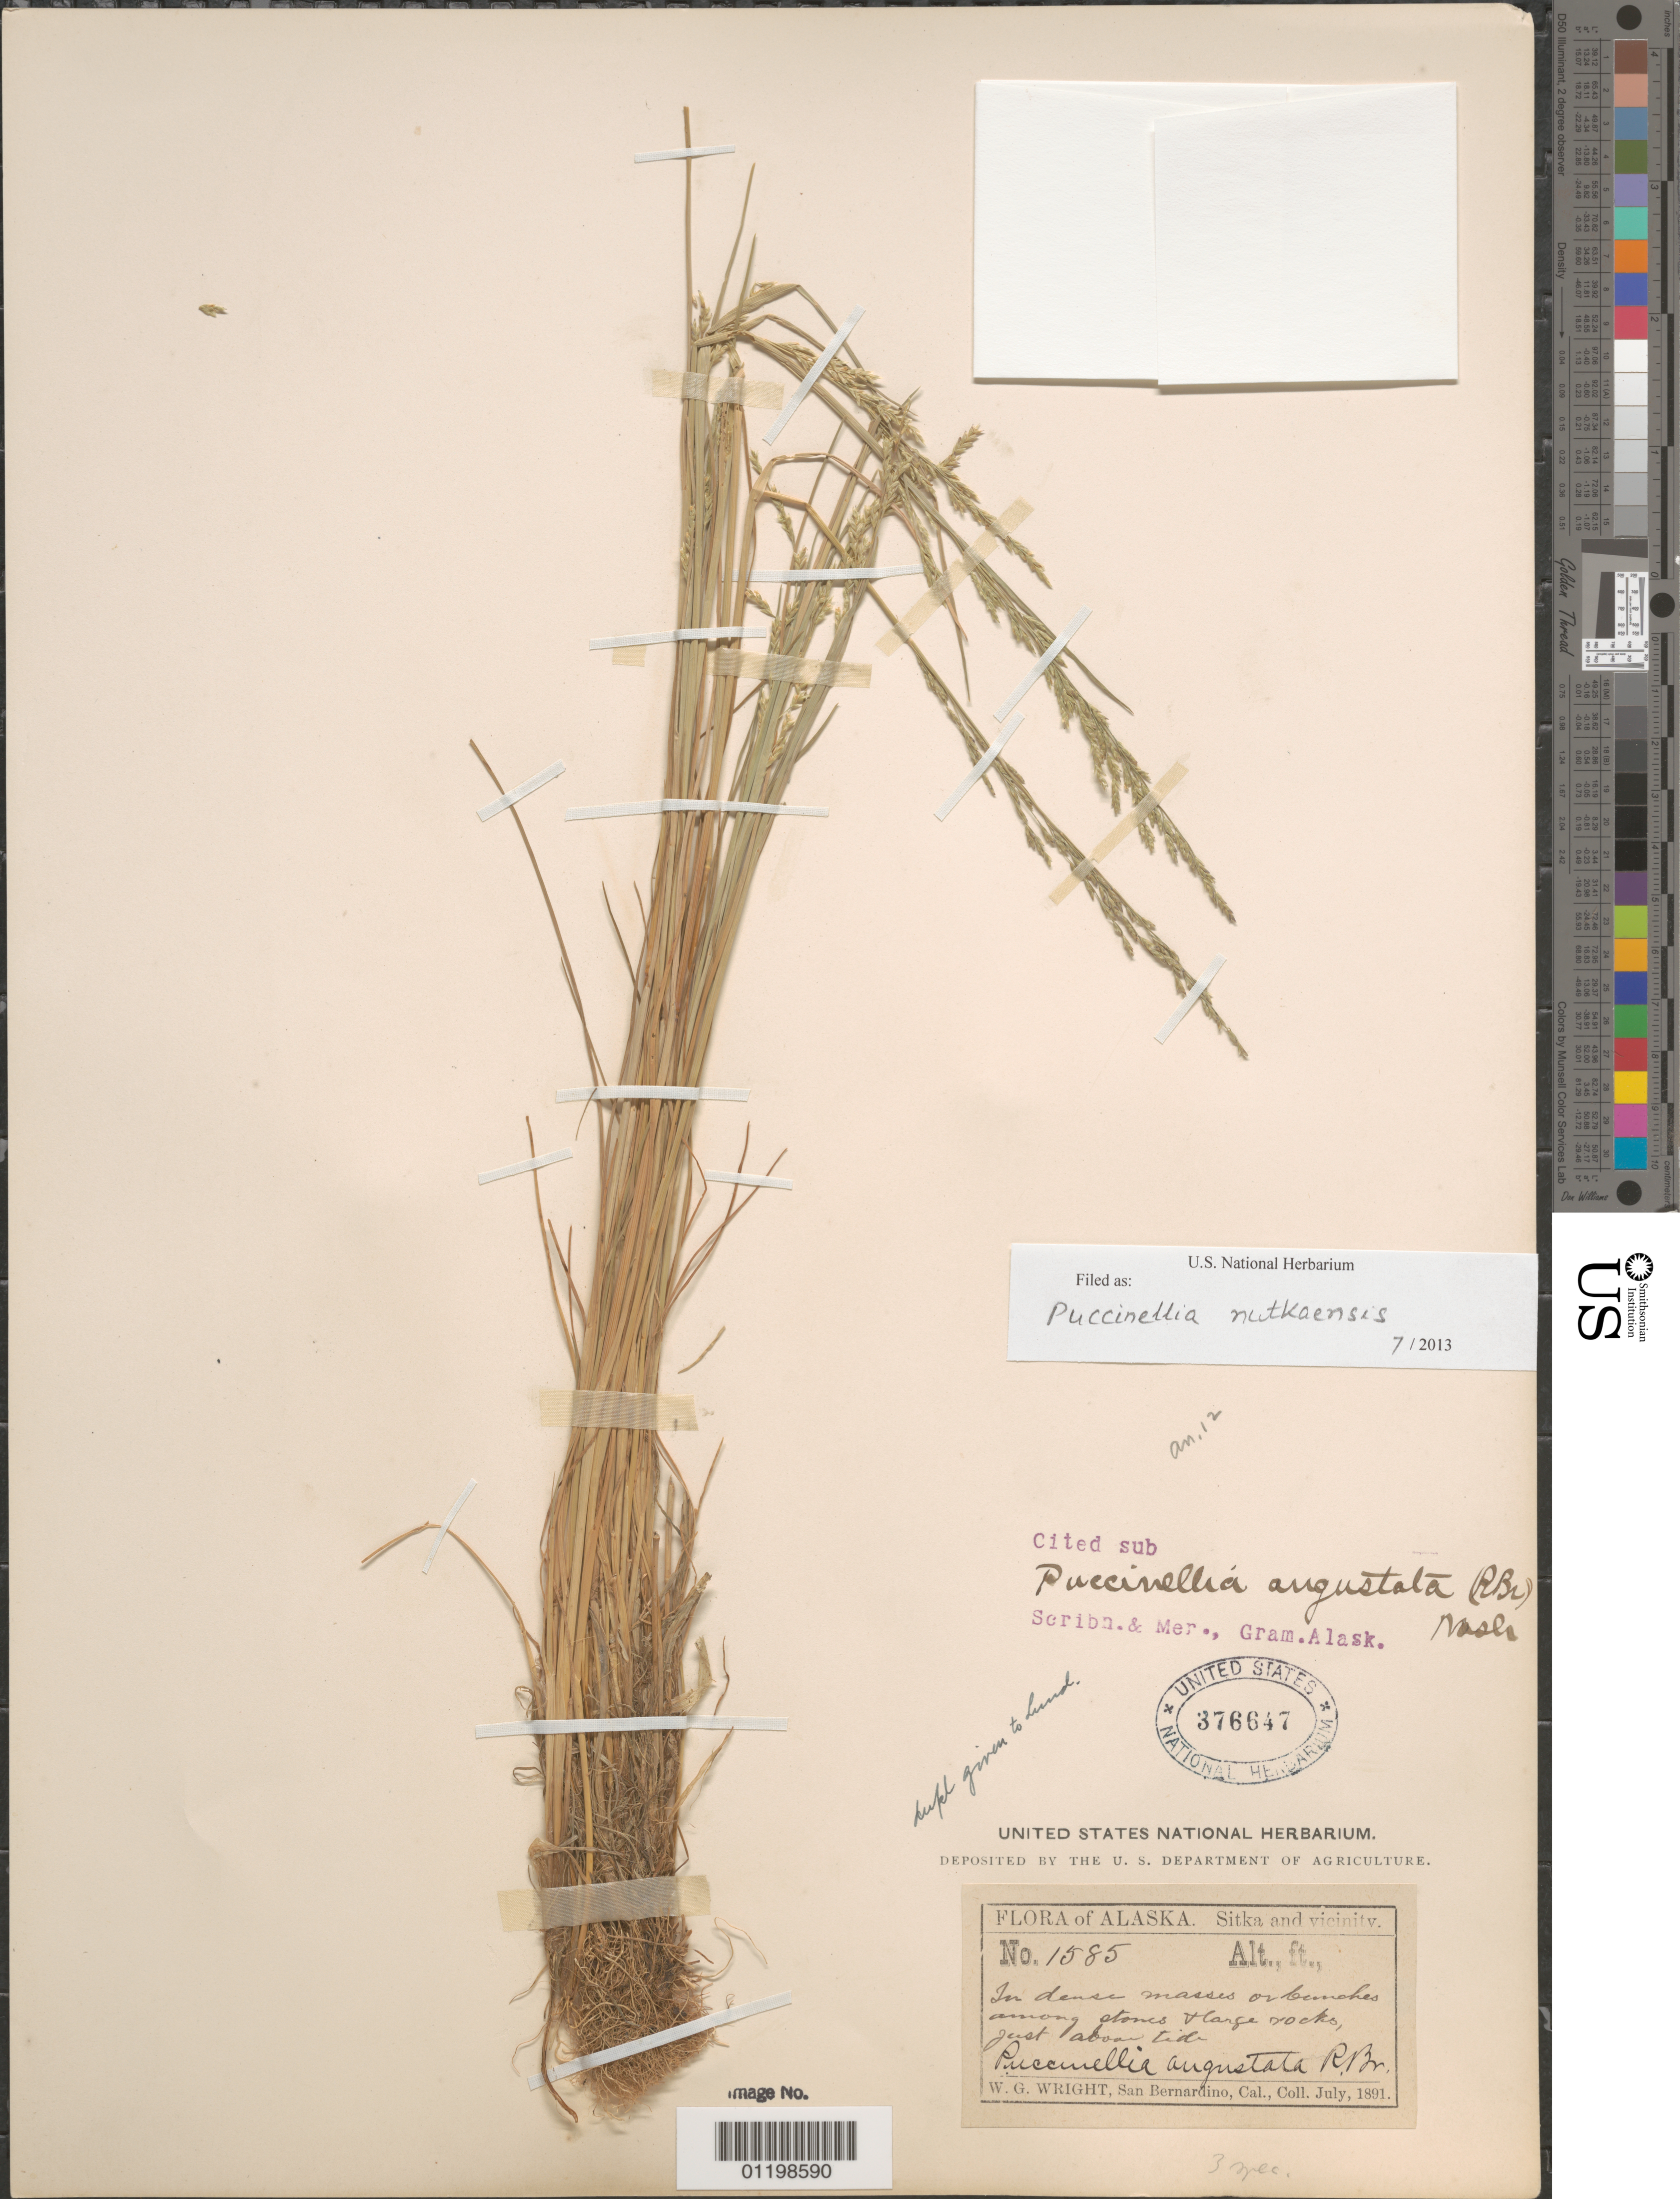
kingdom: Plantae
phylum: Tracheophyta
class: Liliopsida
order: Poales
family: Poaceae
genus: Puccinellia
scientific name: Puccinellia nutkaensis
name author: (J. Presl) Fernald & Weath.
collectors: W. G. Wright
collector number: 1585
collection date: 1891-07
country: United States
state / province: California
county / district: San Bernardino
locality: San Bernardino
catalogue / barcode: US 376647